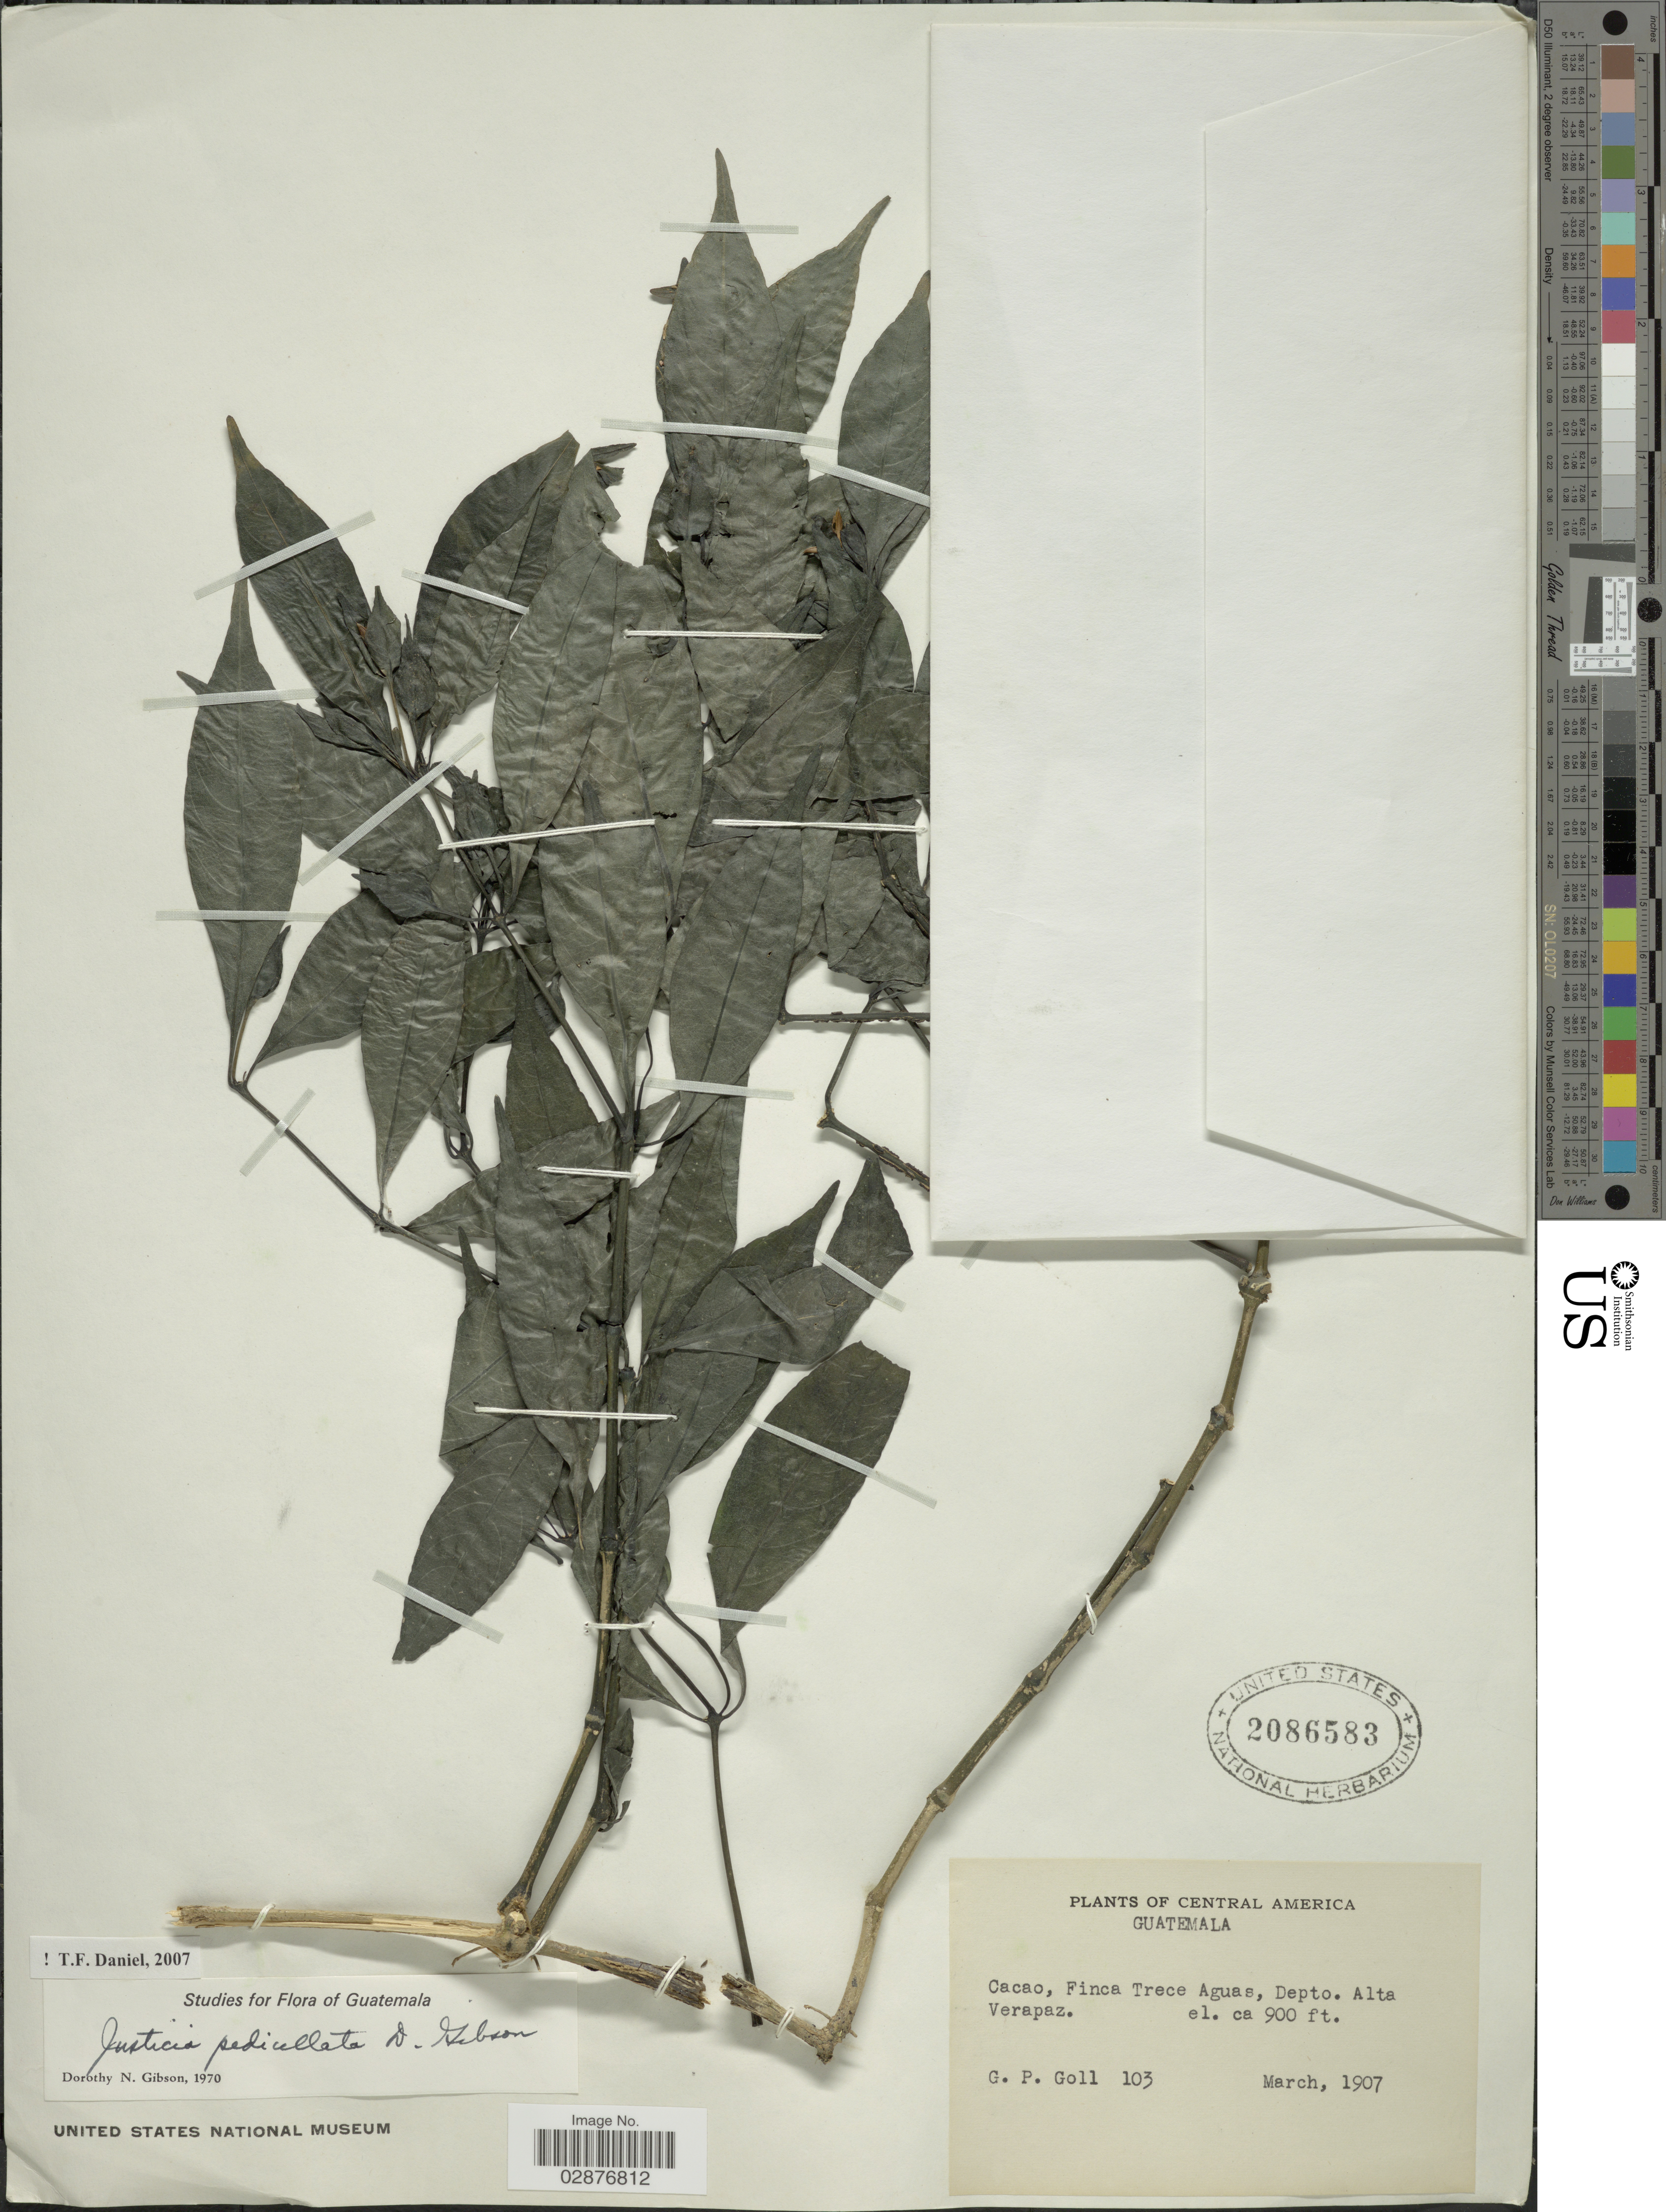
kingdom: Plantae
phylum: Tracheophyta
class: Magnoliopsida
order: Lamiales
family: Acanthaceae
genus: Justicia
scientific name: Justicia pedicellata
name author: D.N. Gibson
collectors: G. P. Goll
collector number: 103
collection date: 1907-03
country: Guatemala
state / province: Alta Verapaz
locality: Cacao, Finca Trece Aguas, Depto. Alta Verapaz.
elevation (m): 274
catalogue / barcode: US 2086583